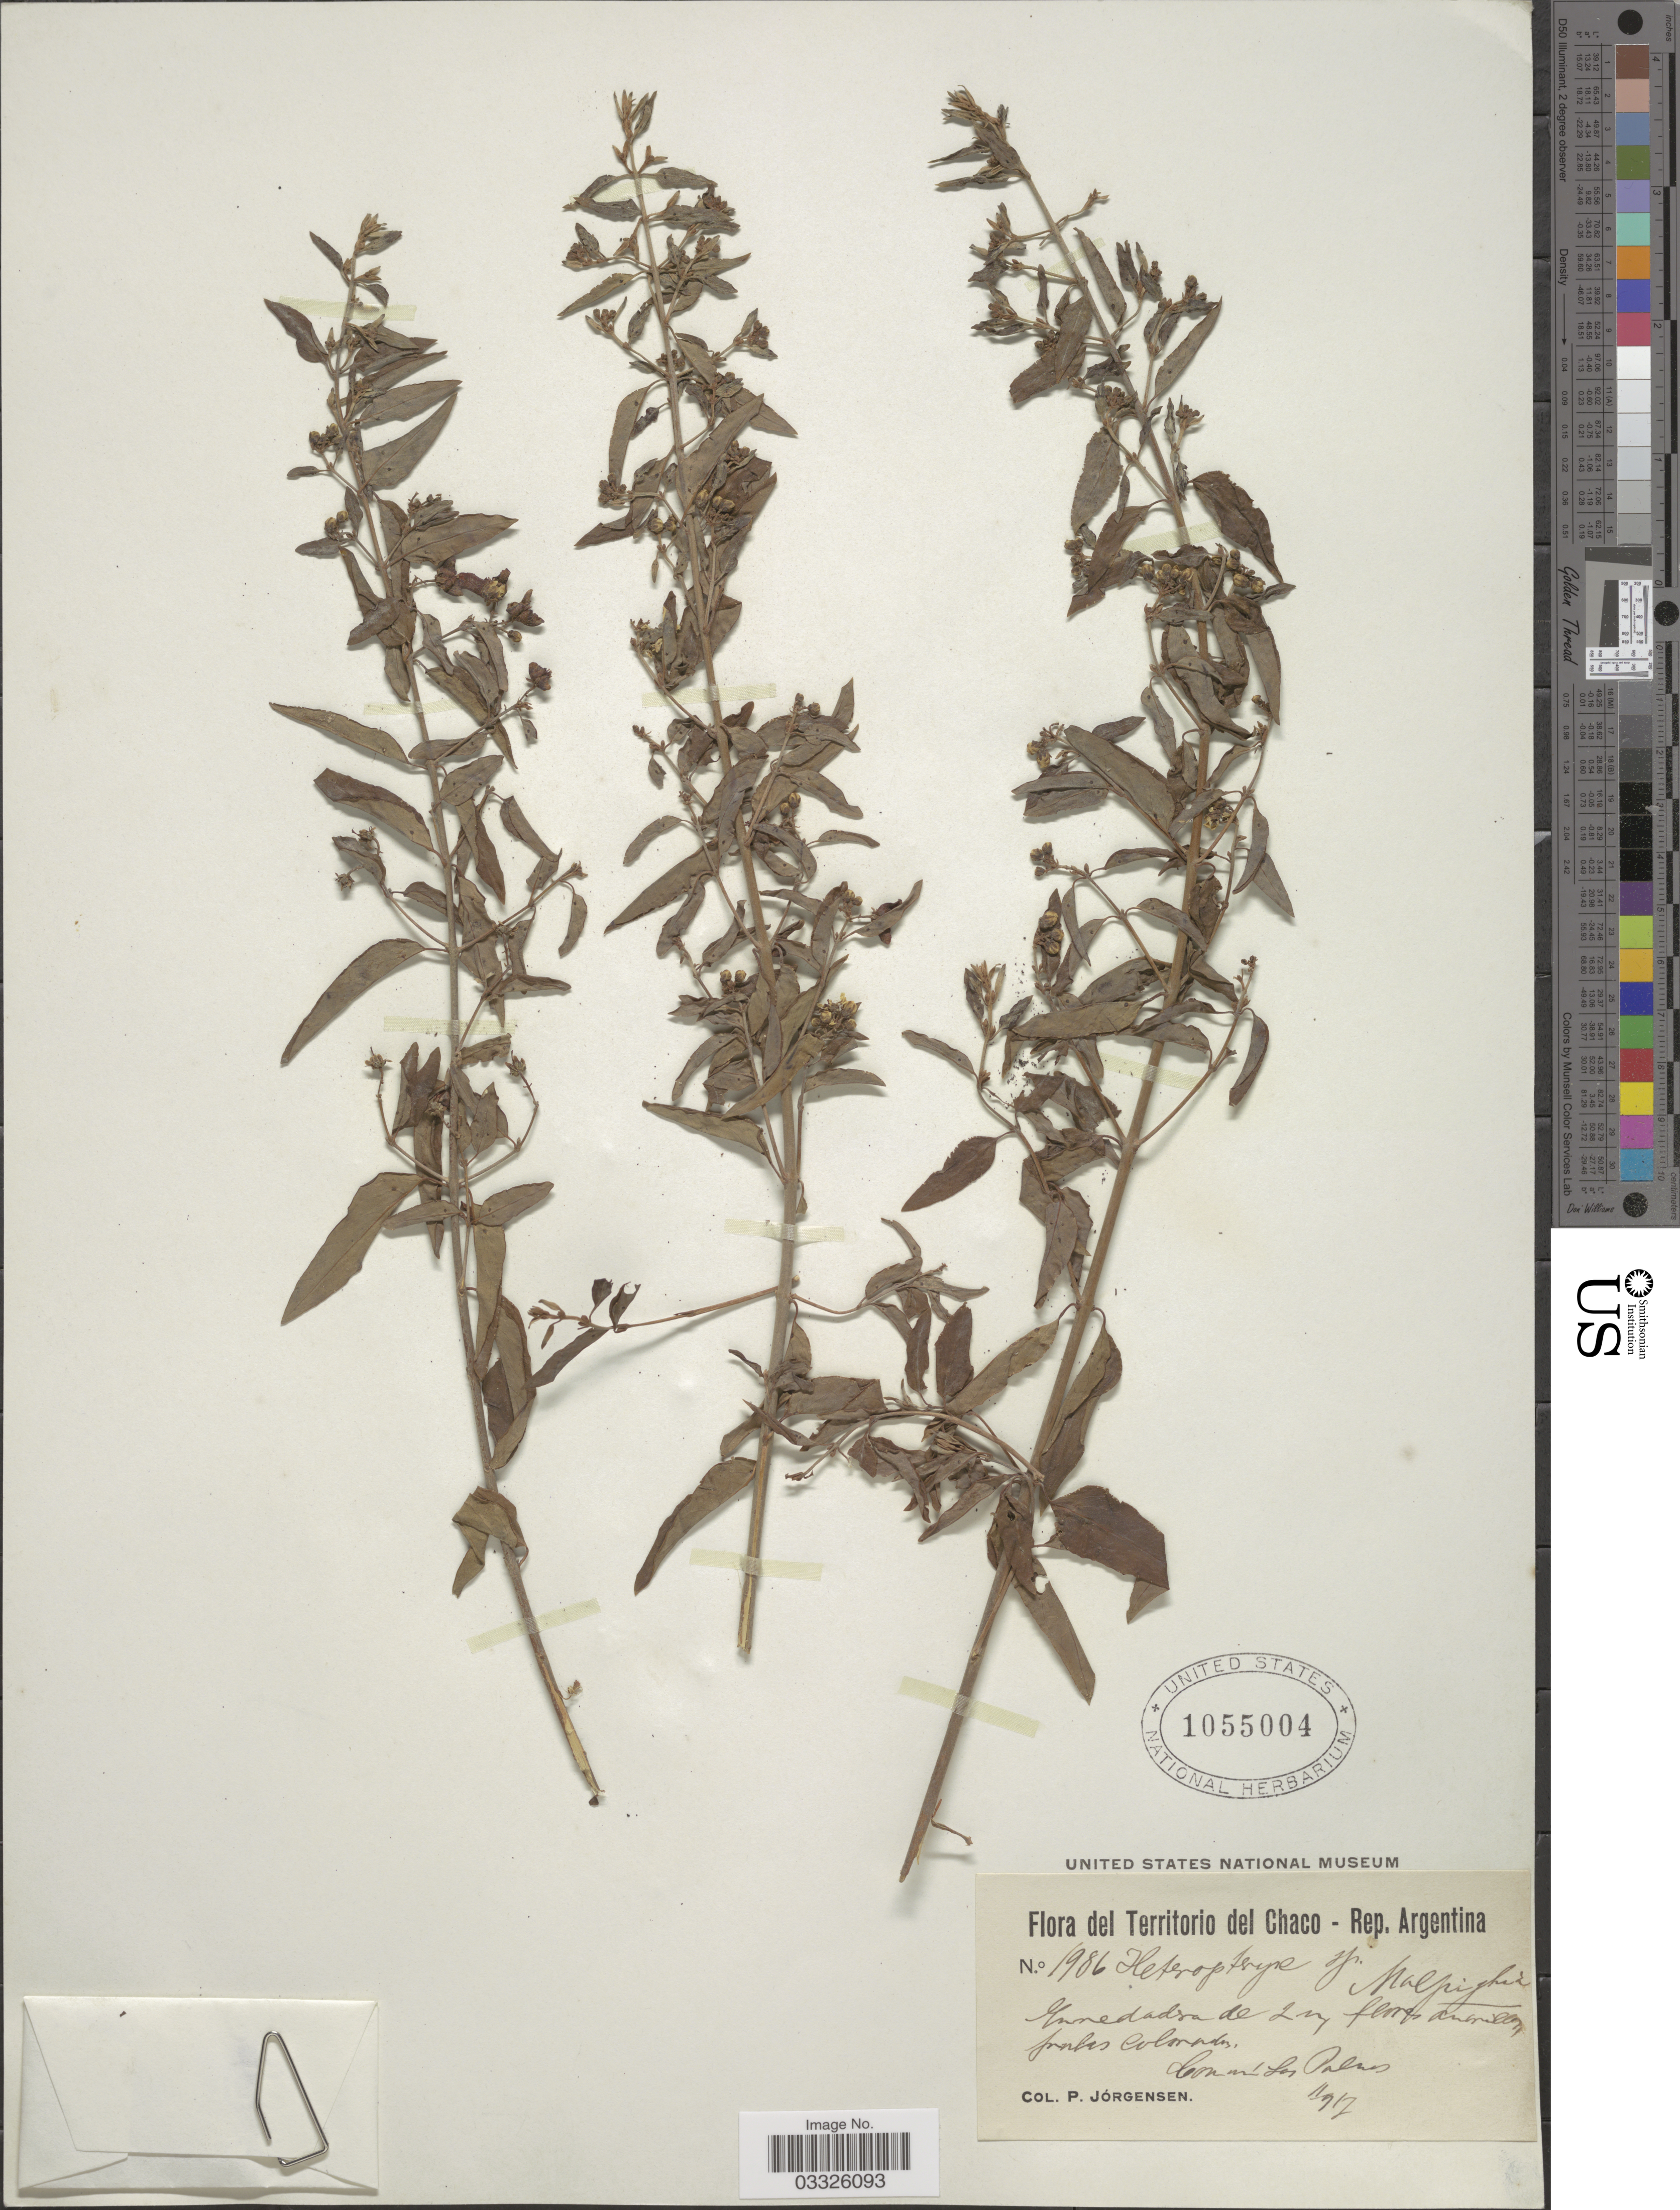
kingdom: Plantae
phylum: Tracheophyta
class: Magnoliopsida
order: Malpighiales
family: Malpighiaceae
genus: Heteropterys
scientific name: Heteropterys umbellata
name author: A. Juss.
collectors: P. Jörgensen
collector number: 1986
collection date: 1917-11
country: Argentina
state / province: Chaco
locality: Territorio del Chaco. Comun Las Palmas.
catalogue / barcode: US 1055004